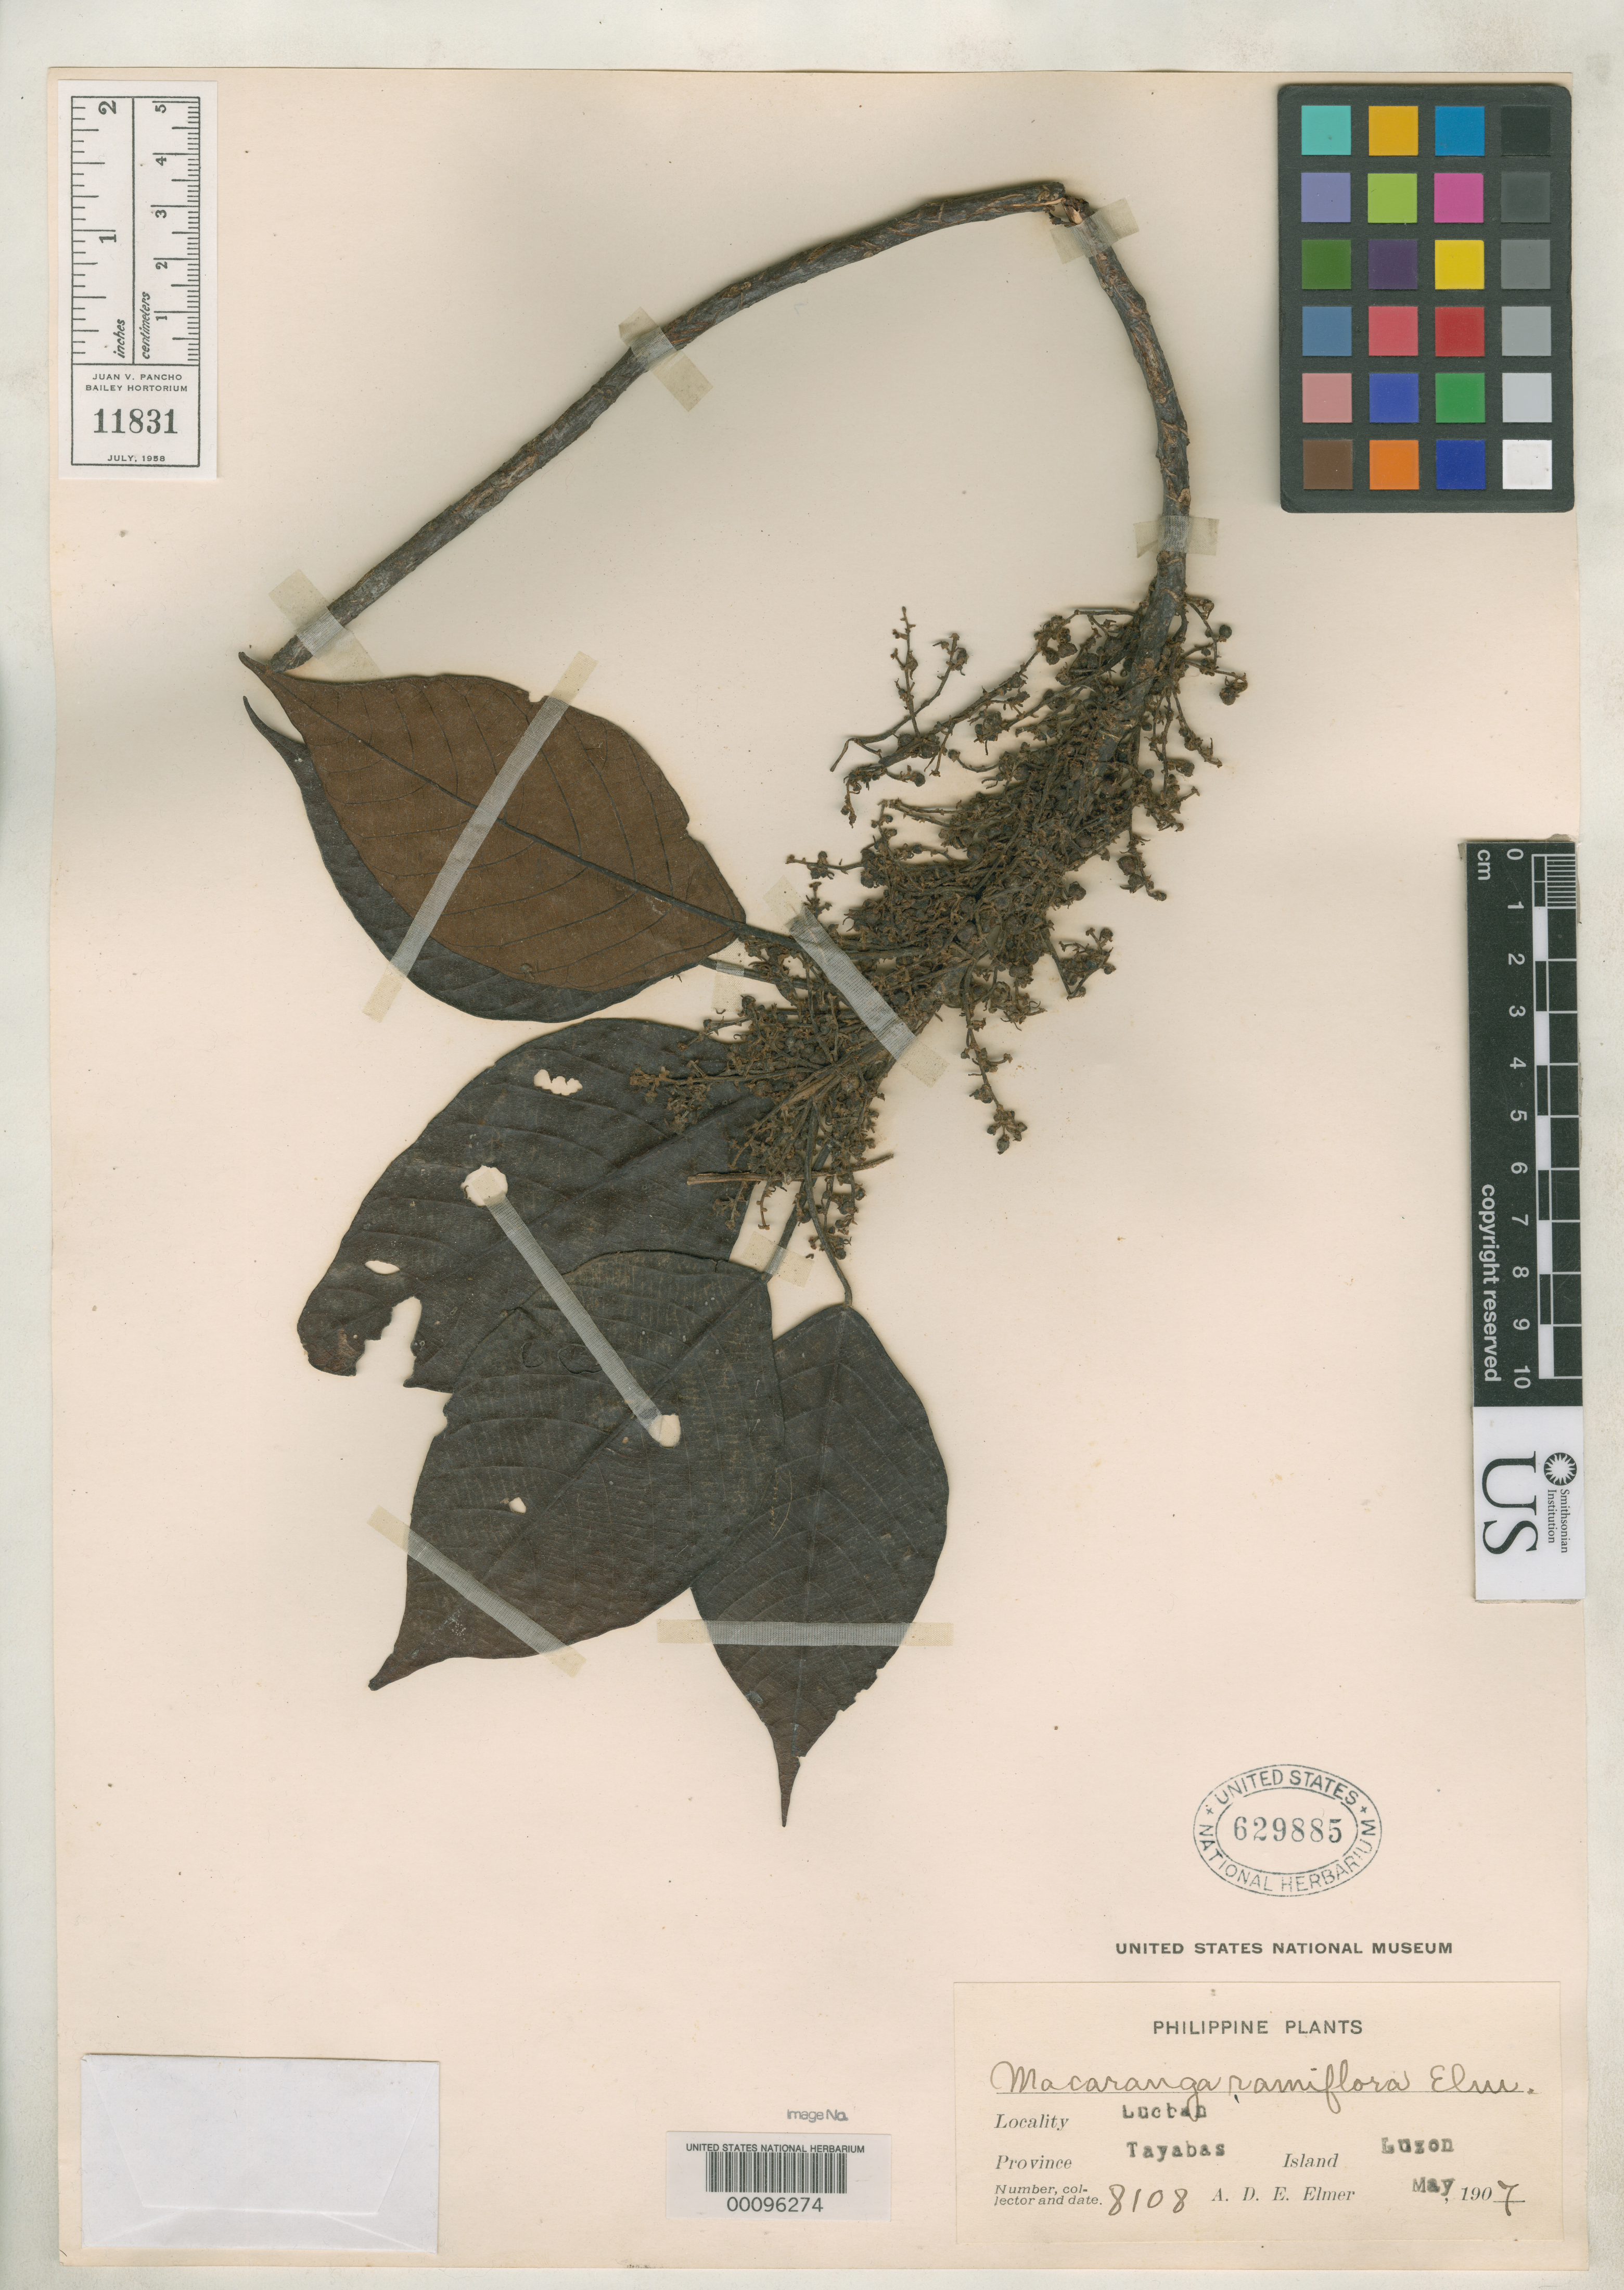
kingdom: Plantae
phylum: Tracheophyta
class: Magnoliopsida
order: Malpighiales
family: Euphorbiaceae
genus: Macaranga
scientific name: Macaranga ramiflora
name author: Elmer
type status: Isotype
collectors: A. D. E. Elmer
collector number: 8108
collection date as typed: May 1907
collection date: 1907-05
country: Philippines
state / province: Calabarzon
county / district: Quezon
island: Luzon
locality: Lucban, Province of Tayabas, Luzon.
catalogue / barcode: US 629885